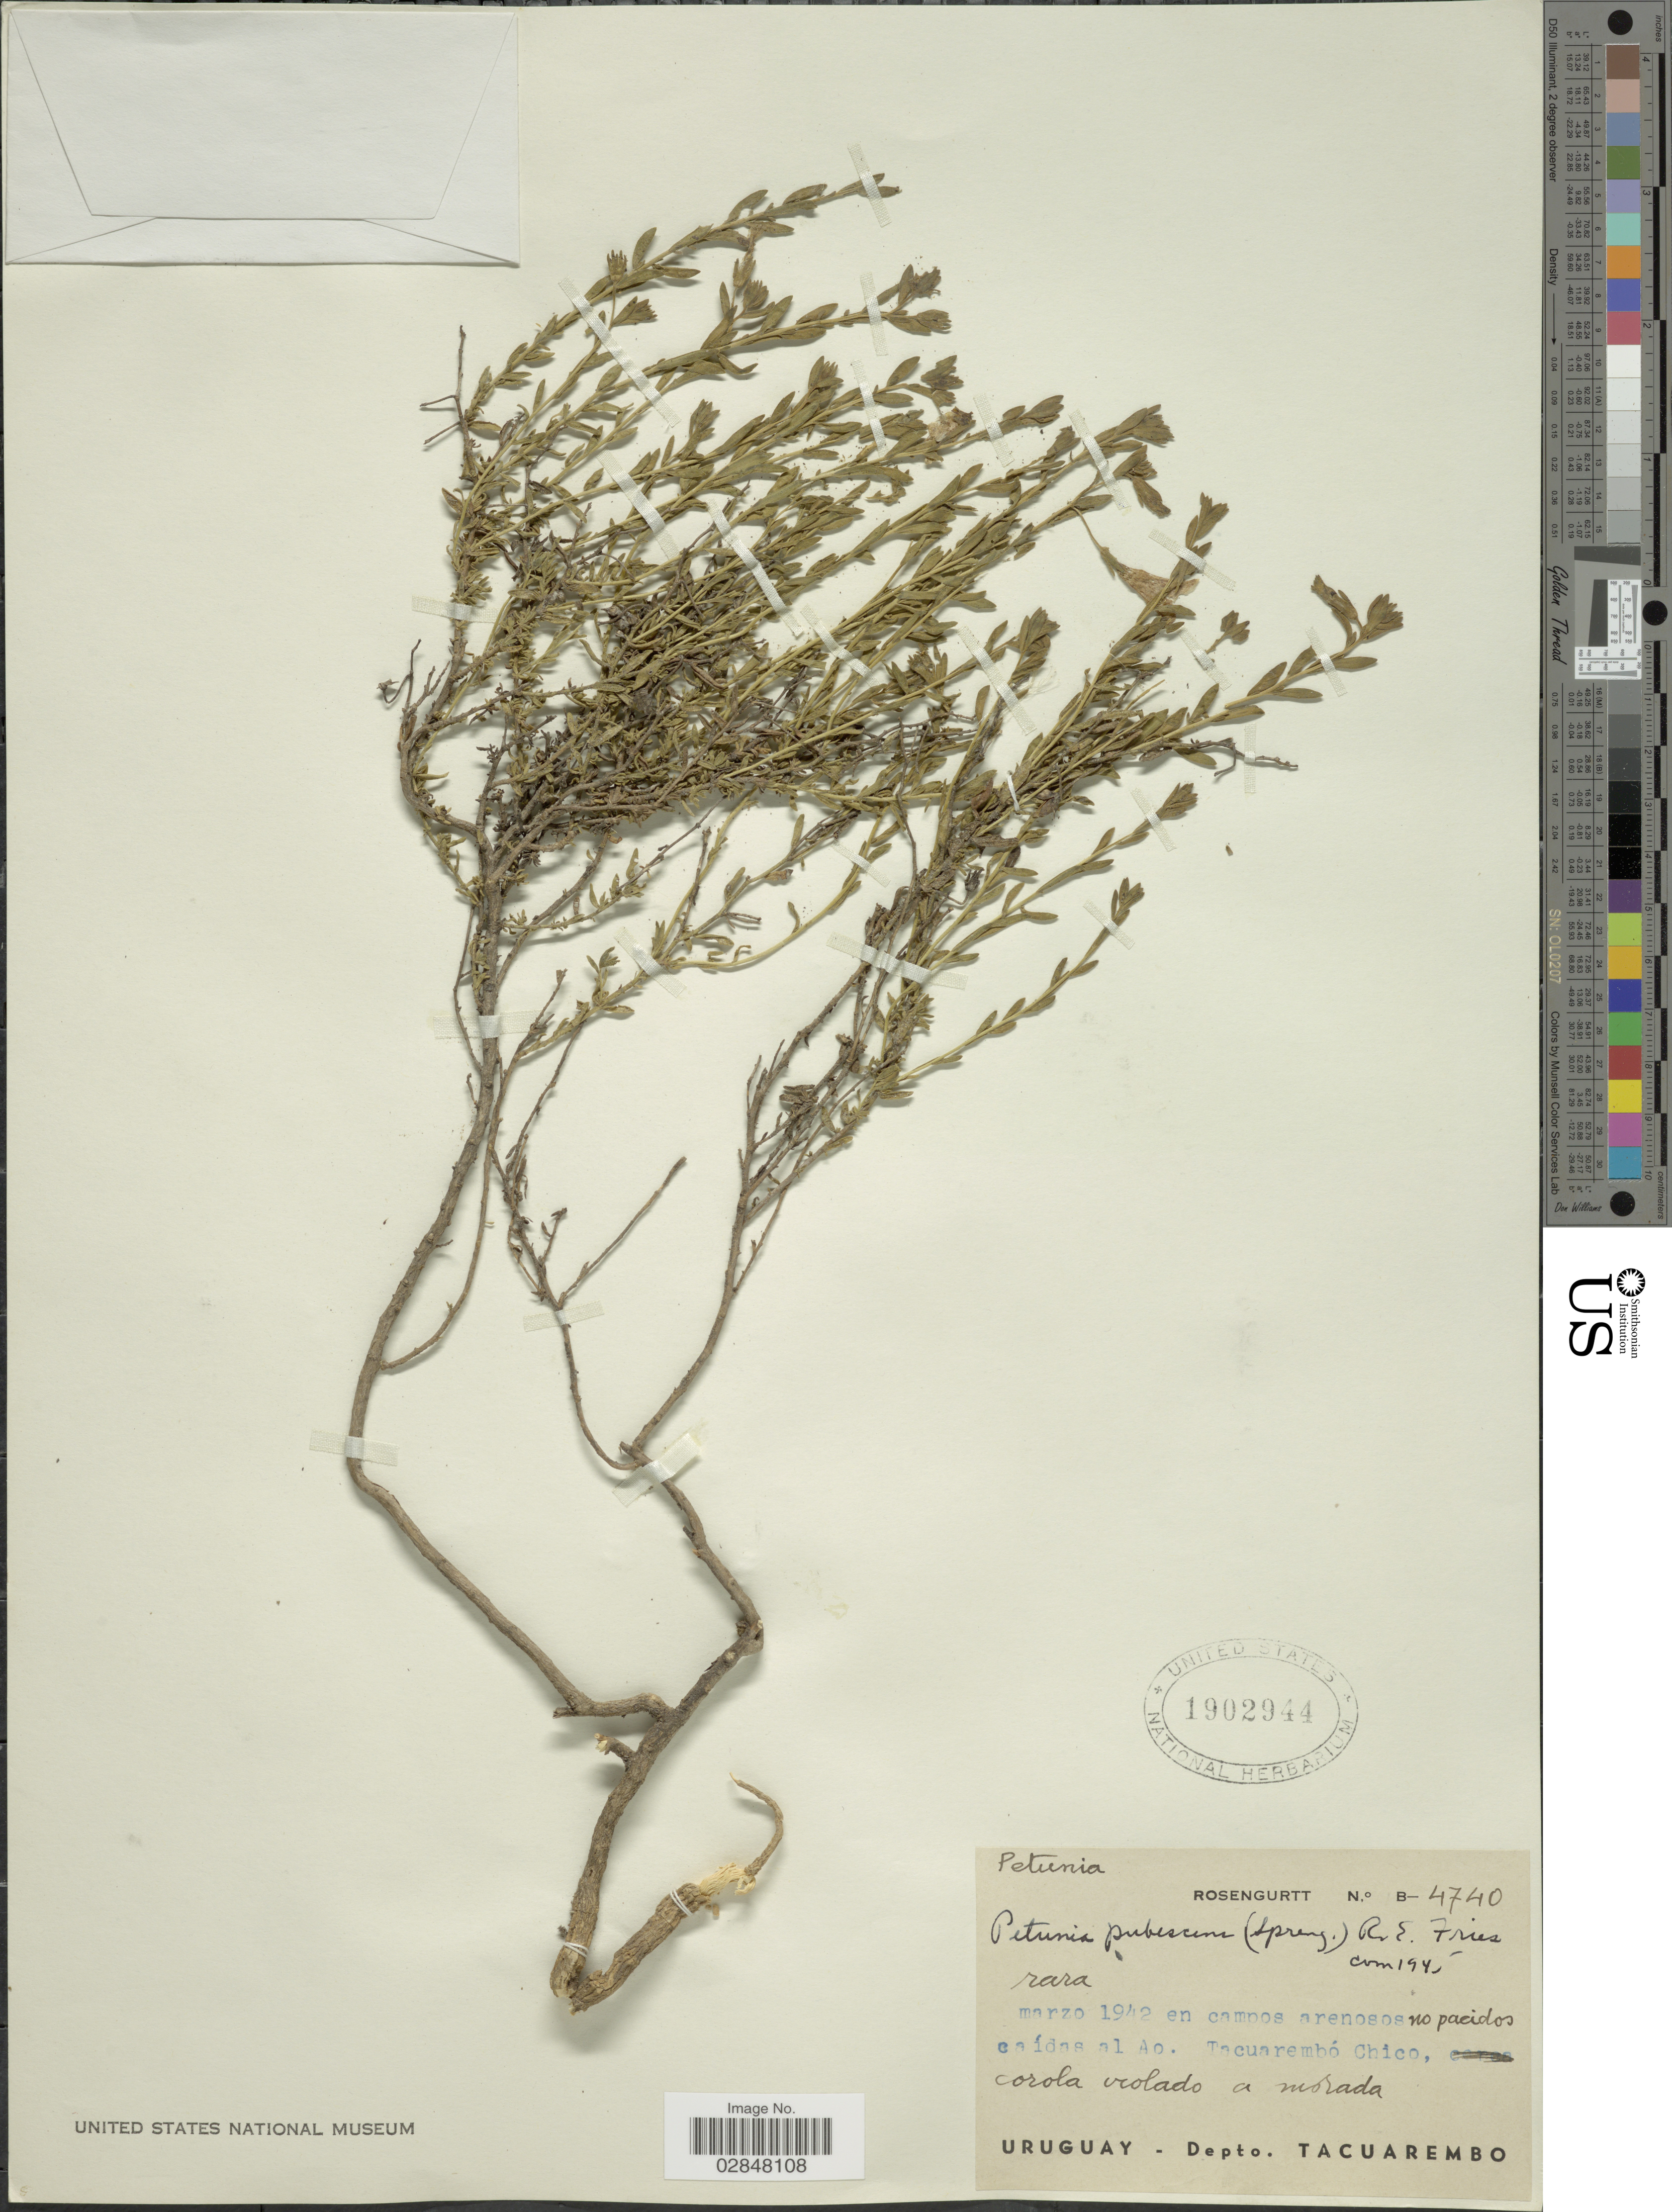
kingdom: Plantae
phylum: Tracheophyta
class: Magnoliopsida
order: Solanales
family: Solanaceae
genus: Petunia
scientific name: Petunia pubescens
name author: R.E. Fr.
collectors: Rosengurtt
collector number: B-4740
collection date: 1942-03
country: Uruguay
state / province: Tacuarembó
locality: Campos arenosos no pacidos caídas al Ao, Tacuarembó Chico, Depto. Tacuarembo.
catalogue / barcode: US 1902944